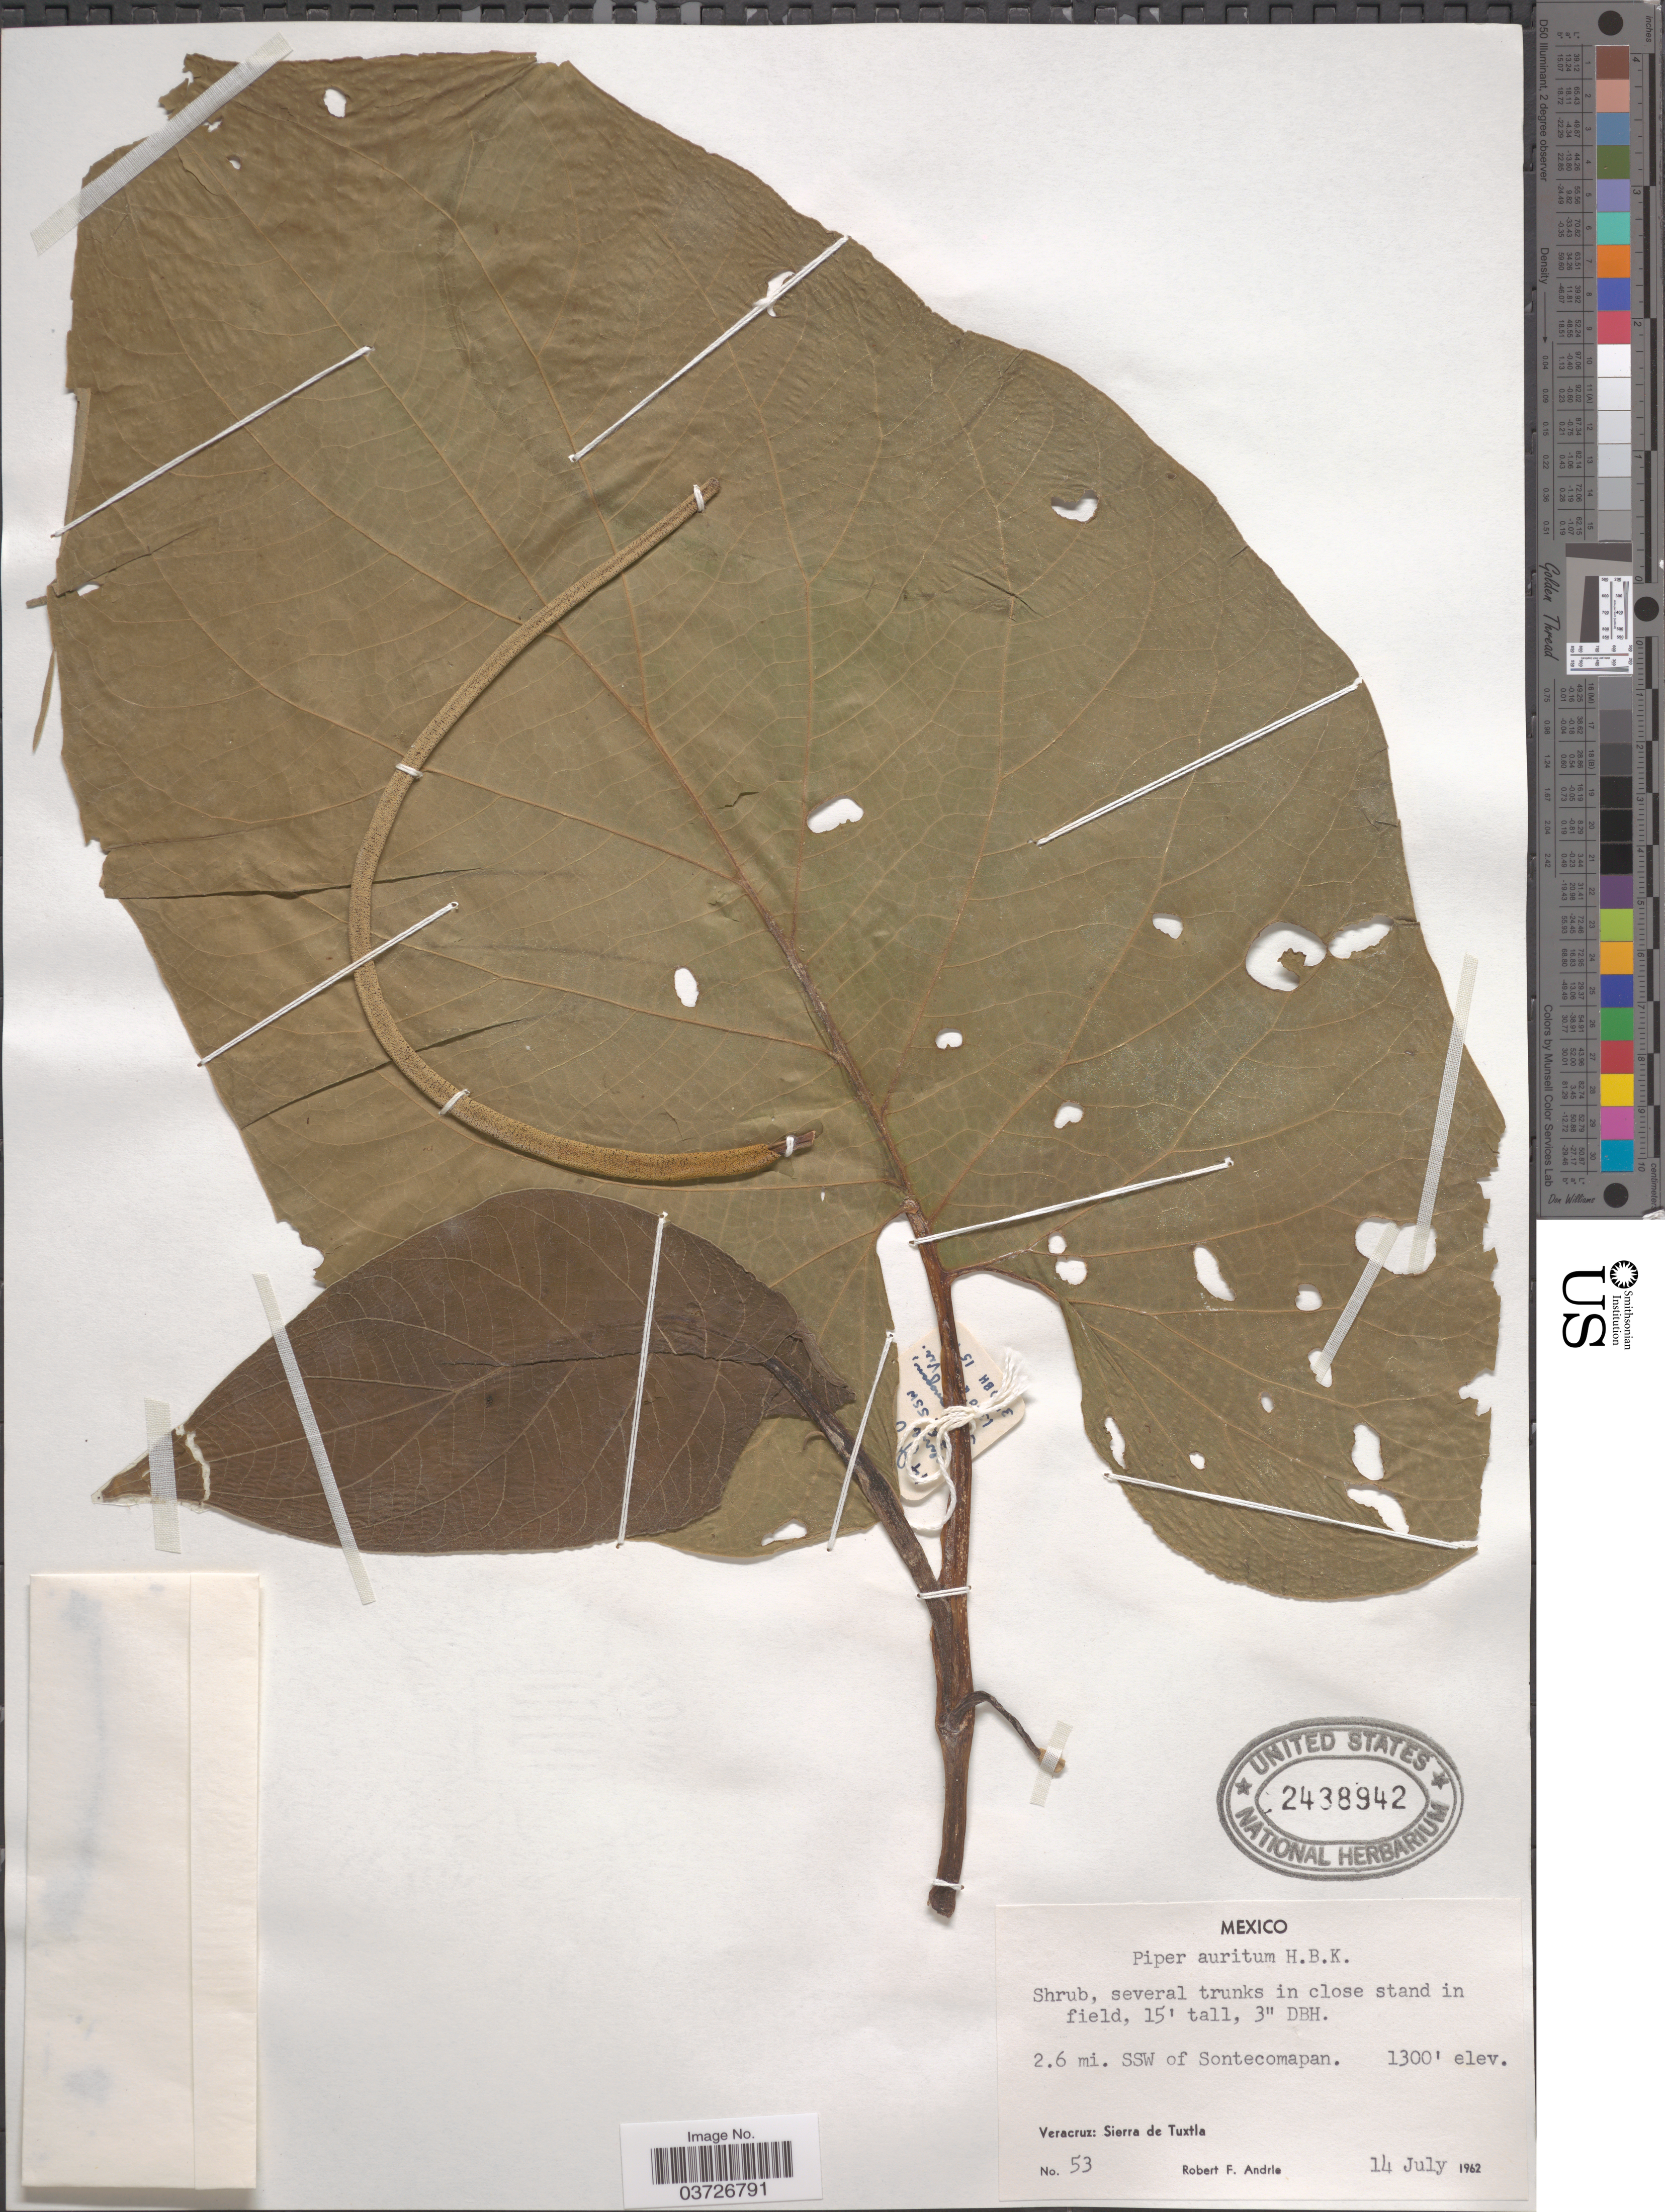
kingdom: Plantae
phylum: Tracheophyta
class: Magnoliopsida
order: Piperales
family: Piperaceae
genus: Piper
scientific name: Piper auritum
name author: Kunth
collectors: R. Andrle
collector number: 53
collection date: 1962-07-14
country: Mexico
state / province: Veracruz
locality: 2.6 mi. SSW of Sontecomapan. Veracruz: Sierra de Tuxtla.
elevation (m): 396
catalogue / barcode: US 2438942